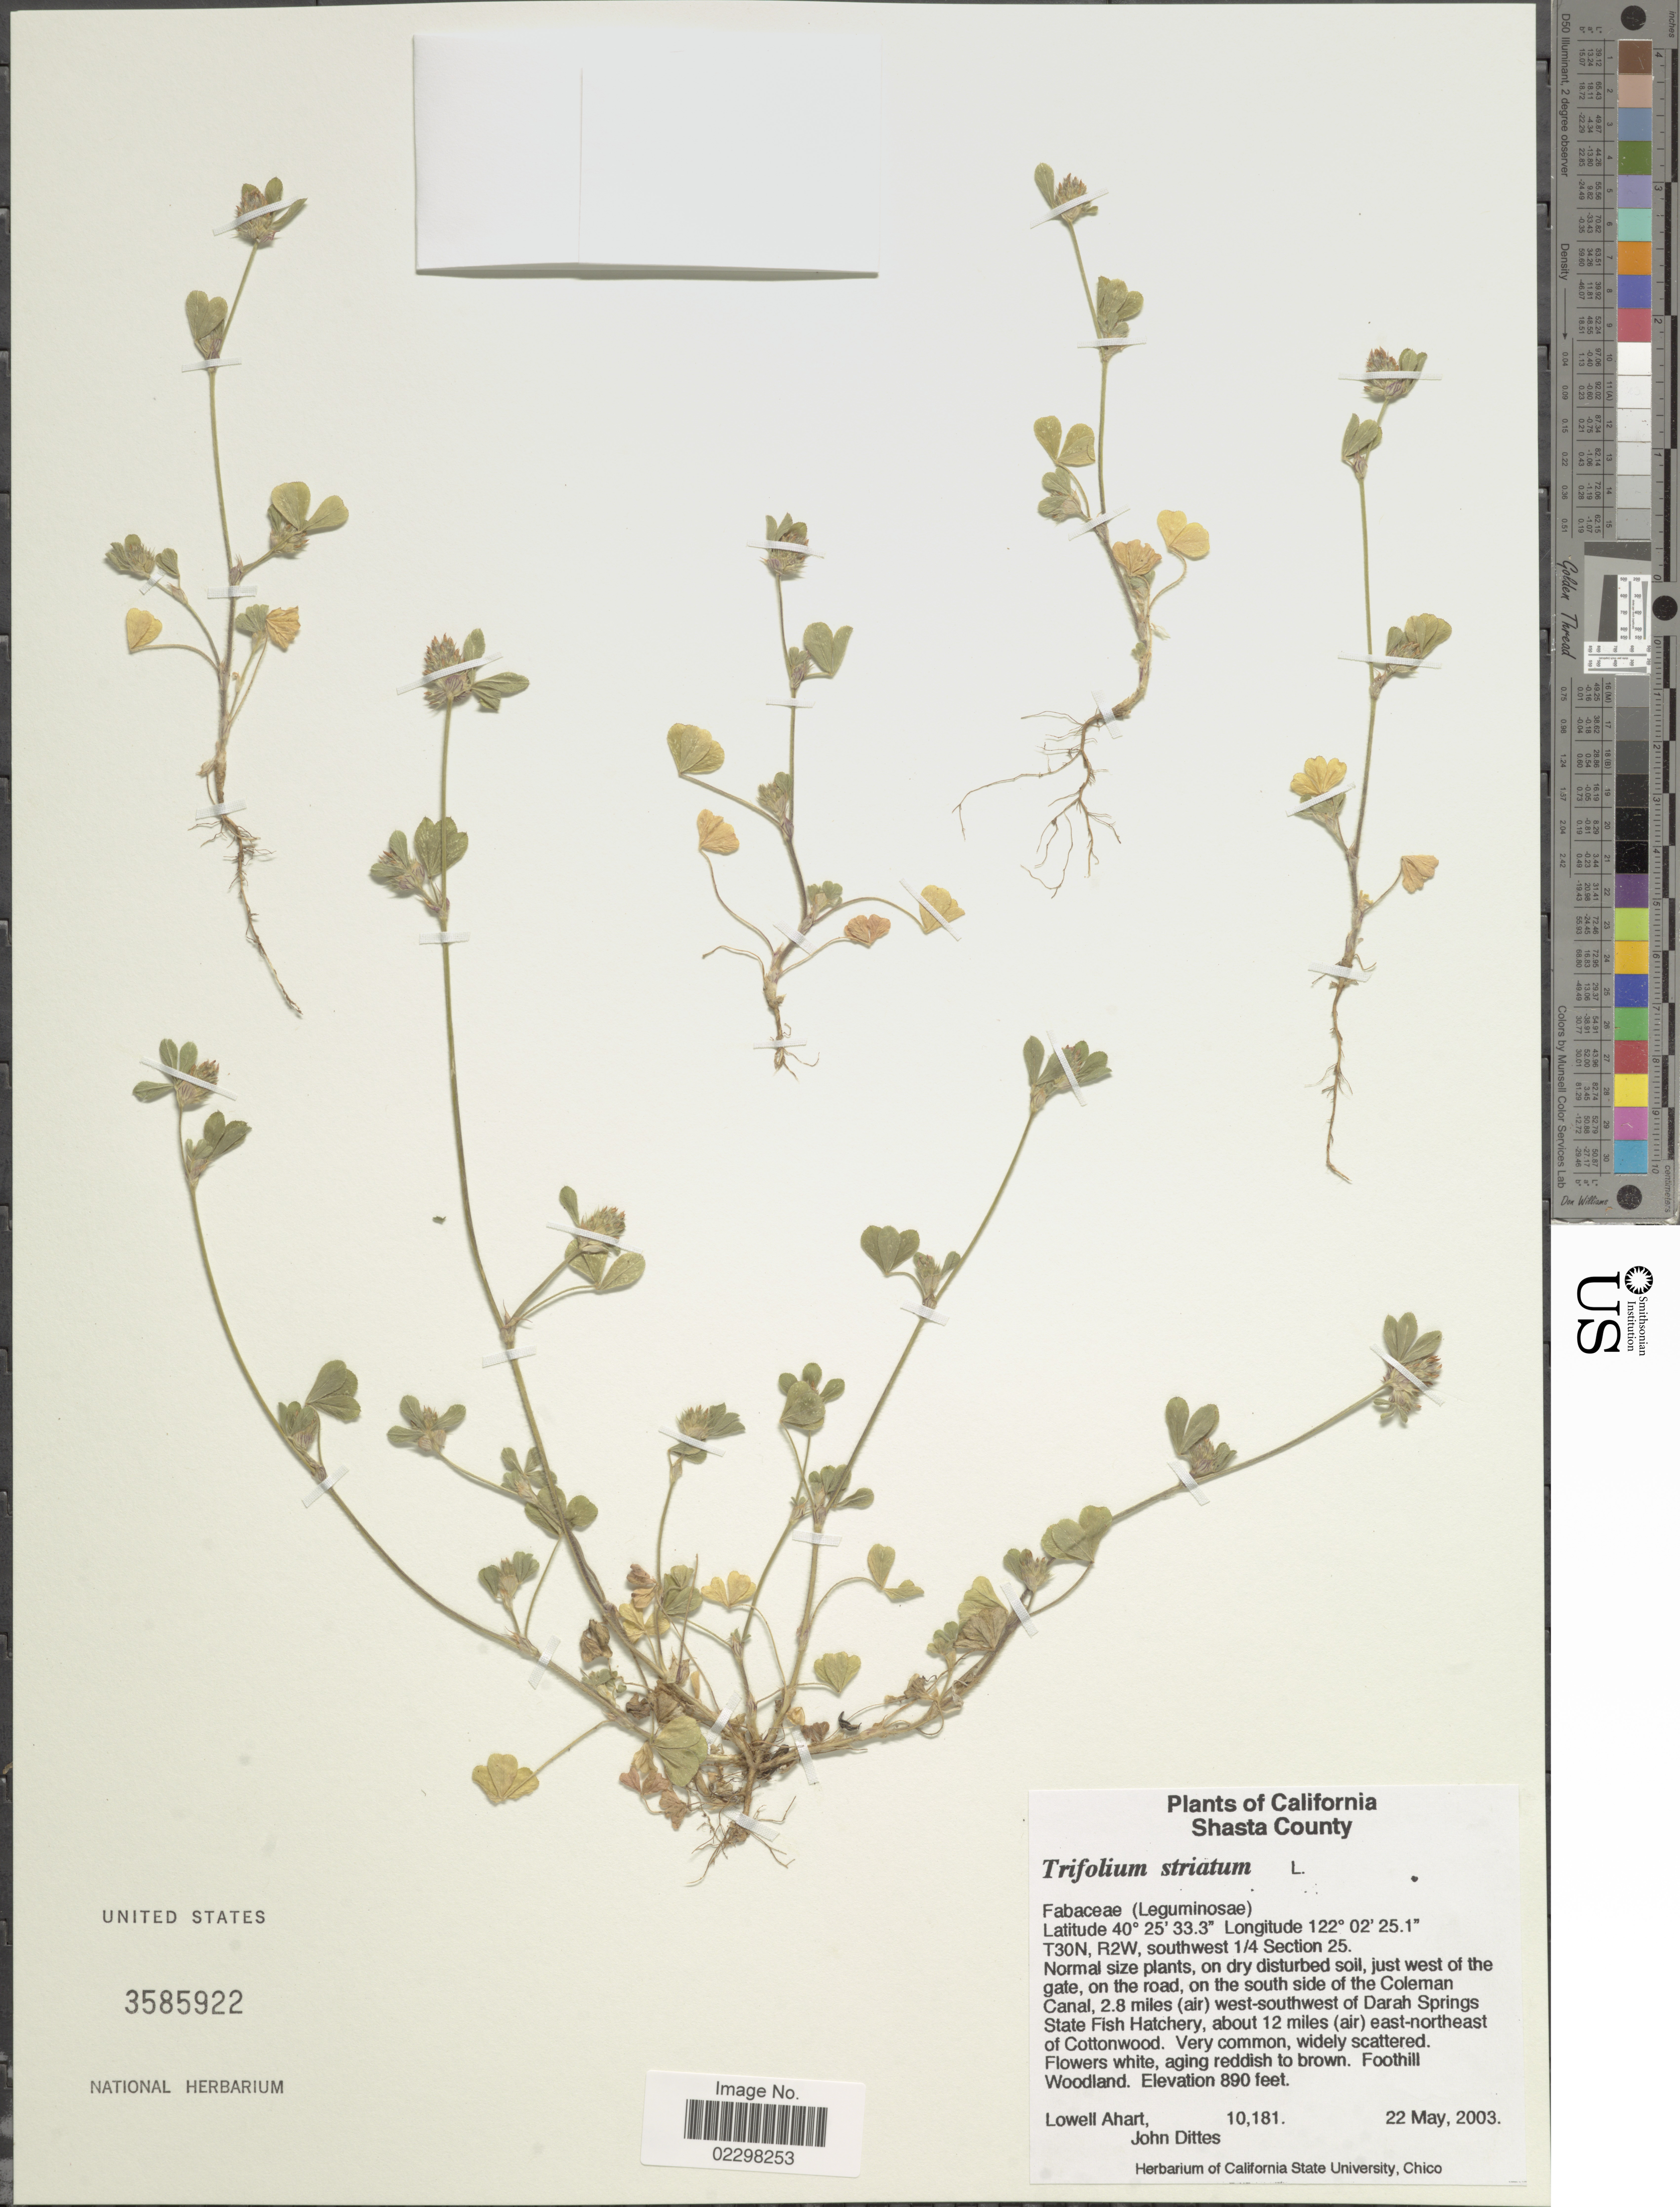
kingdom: Plantae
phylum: Tracheophyta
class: Magnoliopsida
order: Fabales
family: Fabaceae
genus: Trifolium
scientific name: Trifolium striatum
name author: L.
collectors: L. Ahart & J. Dittes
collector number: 10181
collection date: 2003-05-22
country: United States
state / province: California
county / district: Shasta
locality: Shasta County, T30N, R2W, Southwest 1/4 Section 25. canal, 2.8 miles (air) west - southwest of Darah Springs State Fish Hatchery, about 12 miles (air) east - north east of Cottonwood.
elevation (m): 271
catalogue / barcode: US 3585922